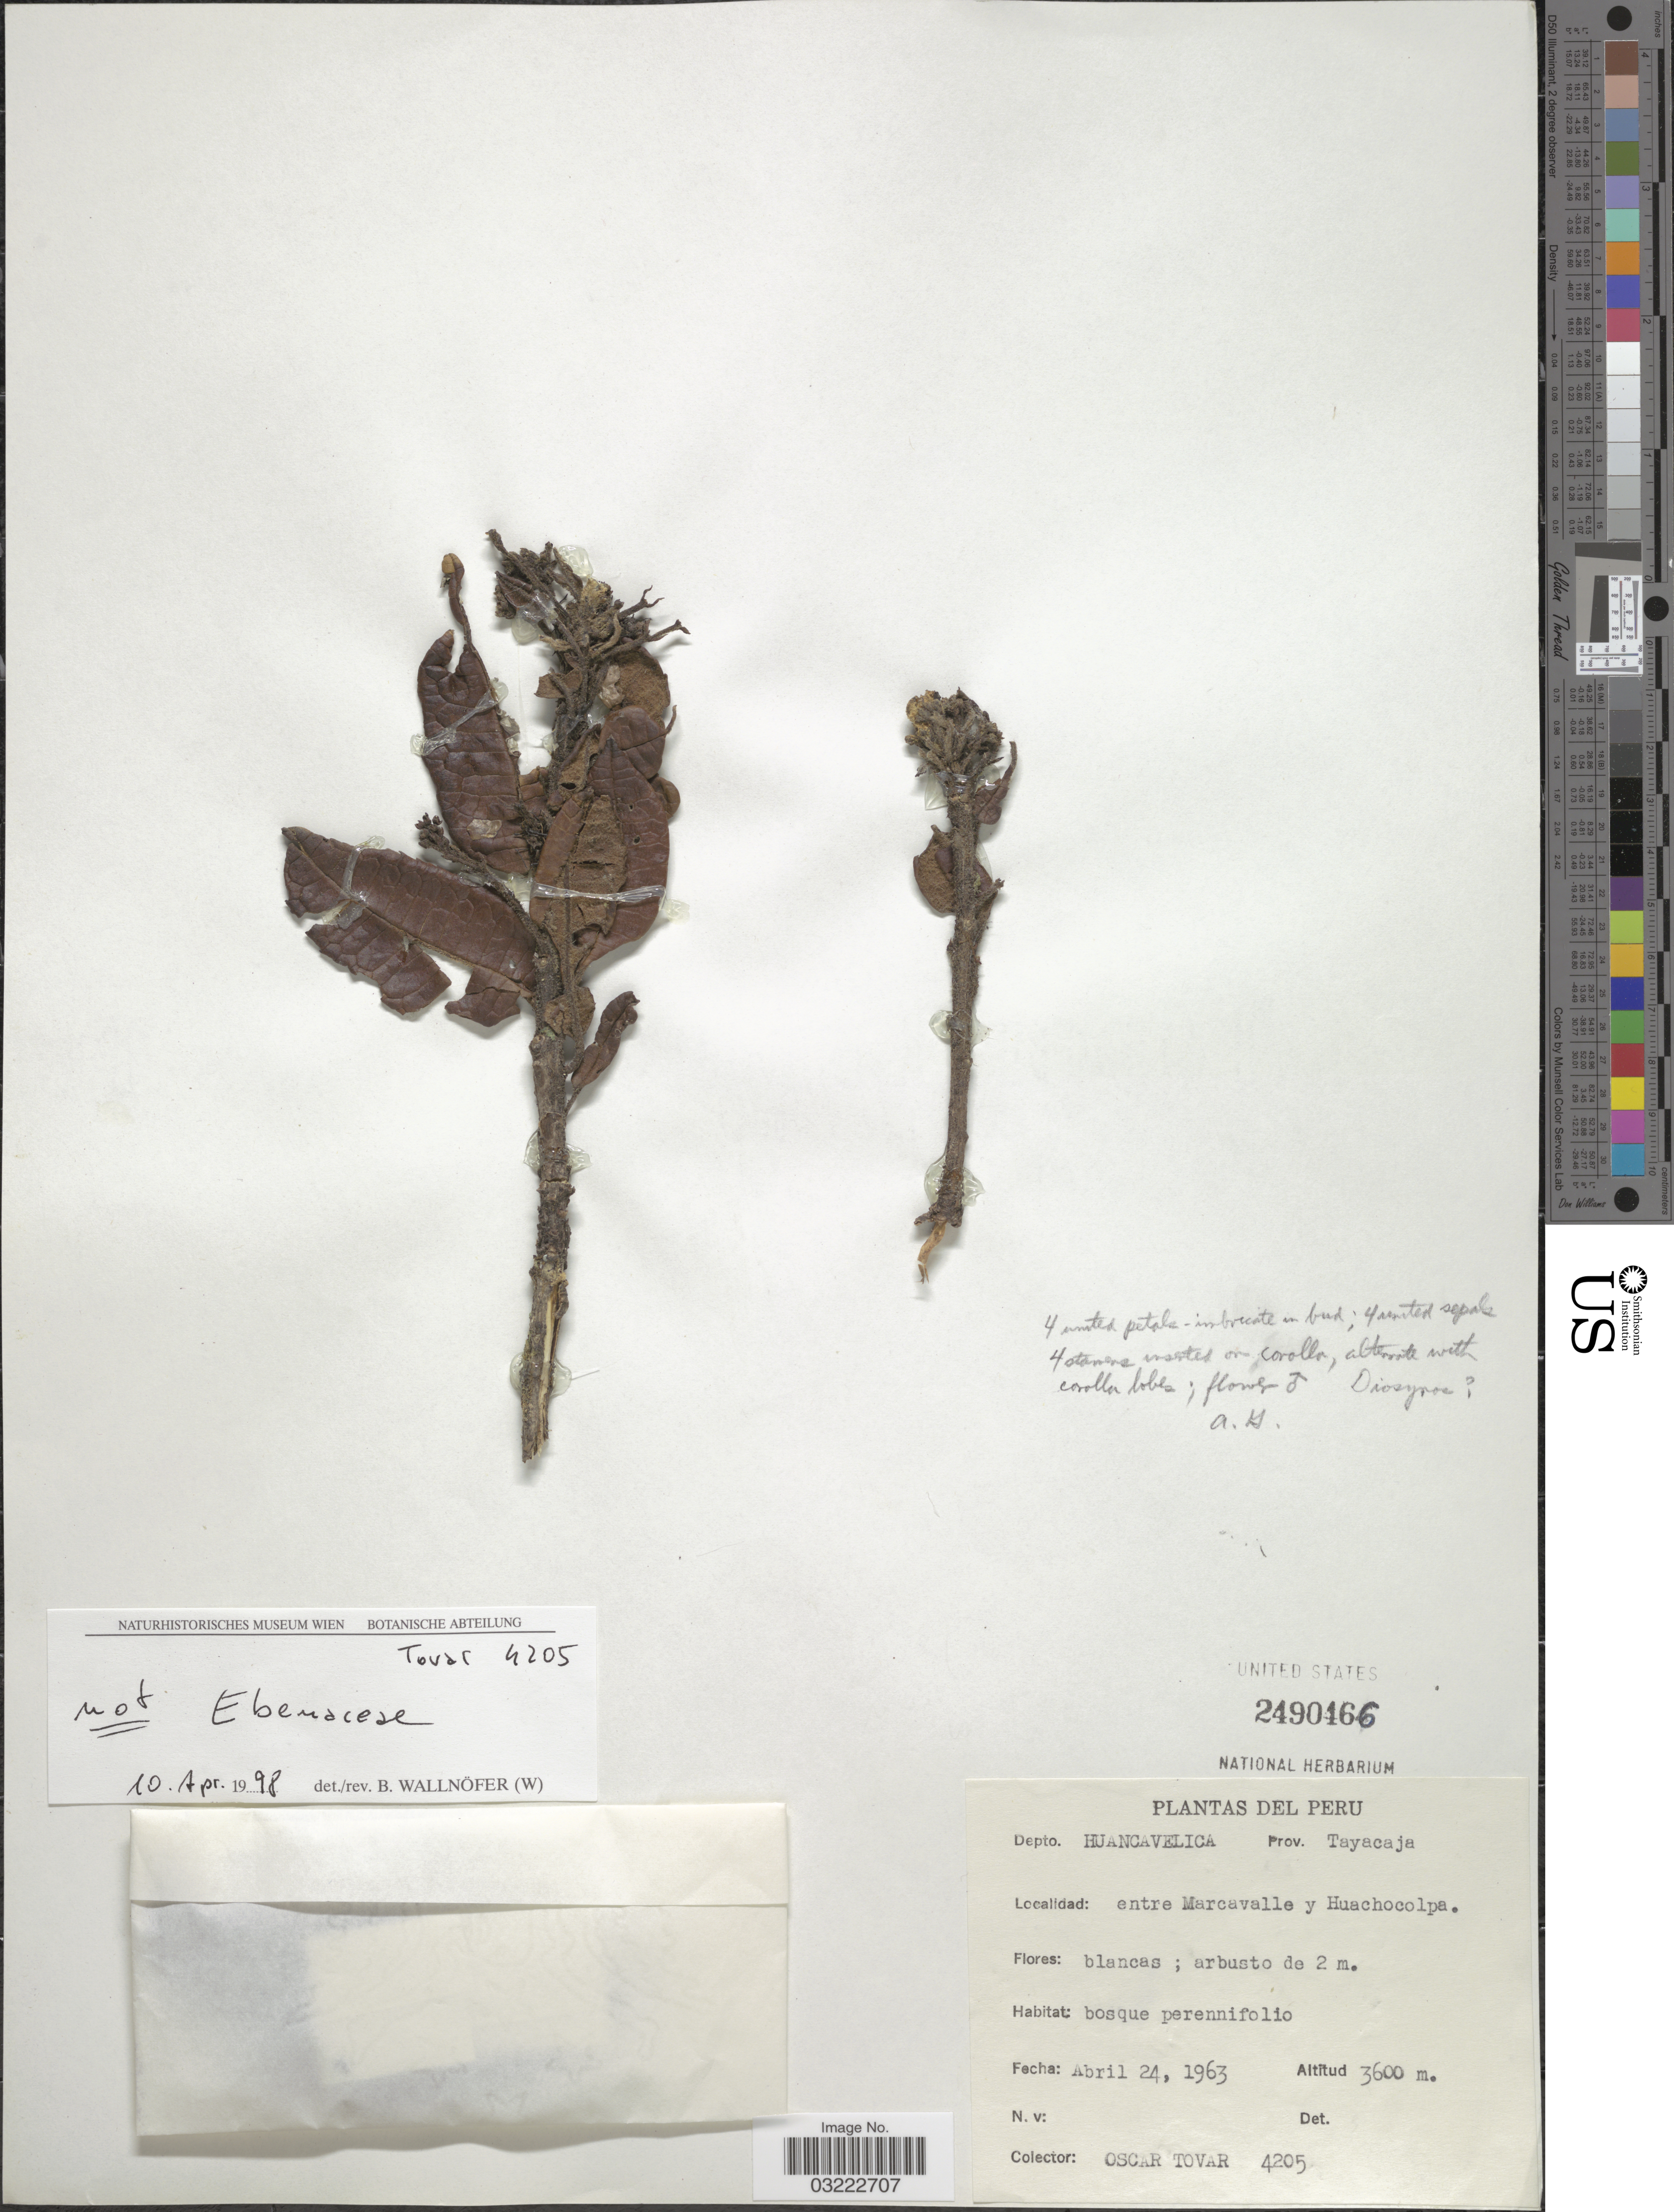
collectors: Ó. Tovar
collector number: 4205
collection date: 1963-04-24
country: Peru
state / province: Huancavelica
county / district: Tayacaja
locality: Depto. Huancavelica, Prov. Tayacaja, entre Marcavalle y Huachocolpa.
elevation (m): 3600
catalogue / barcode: US 2490466